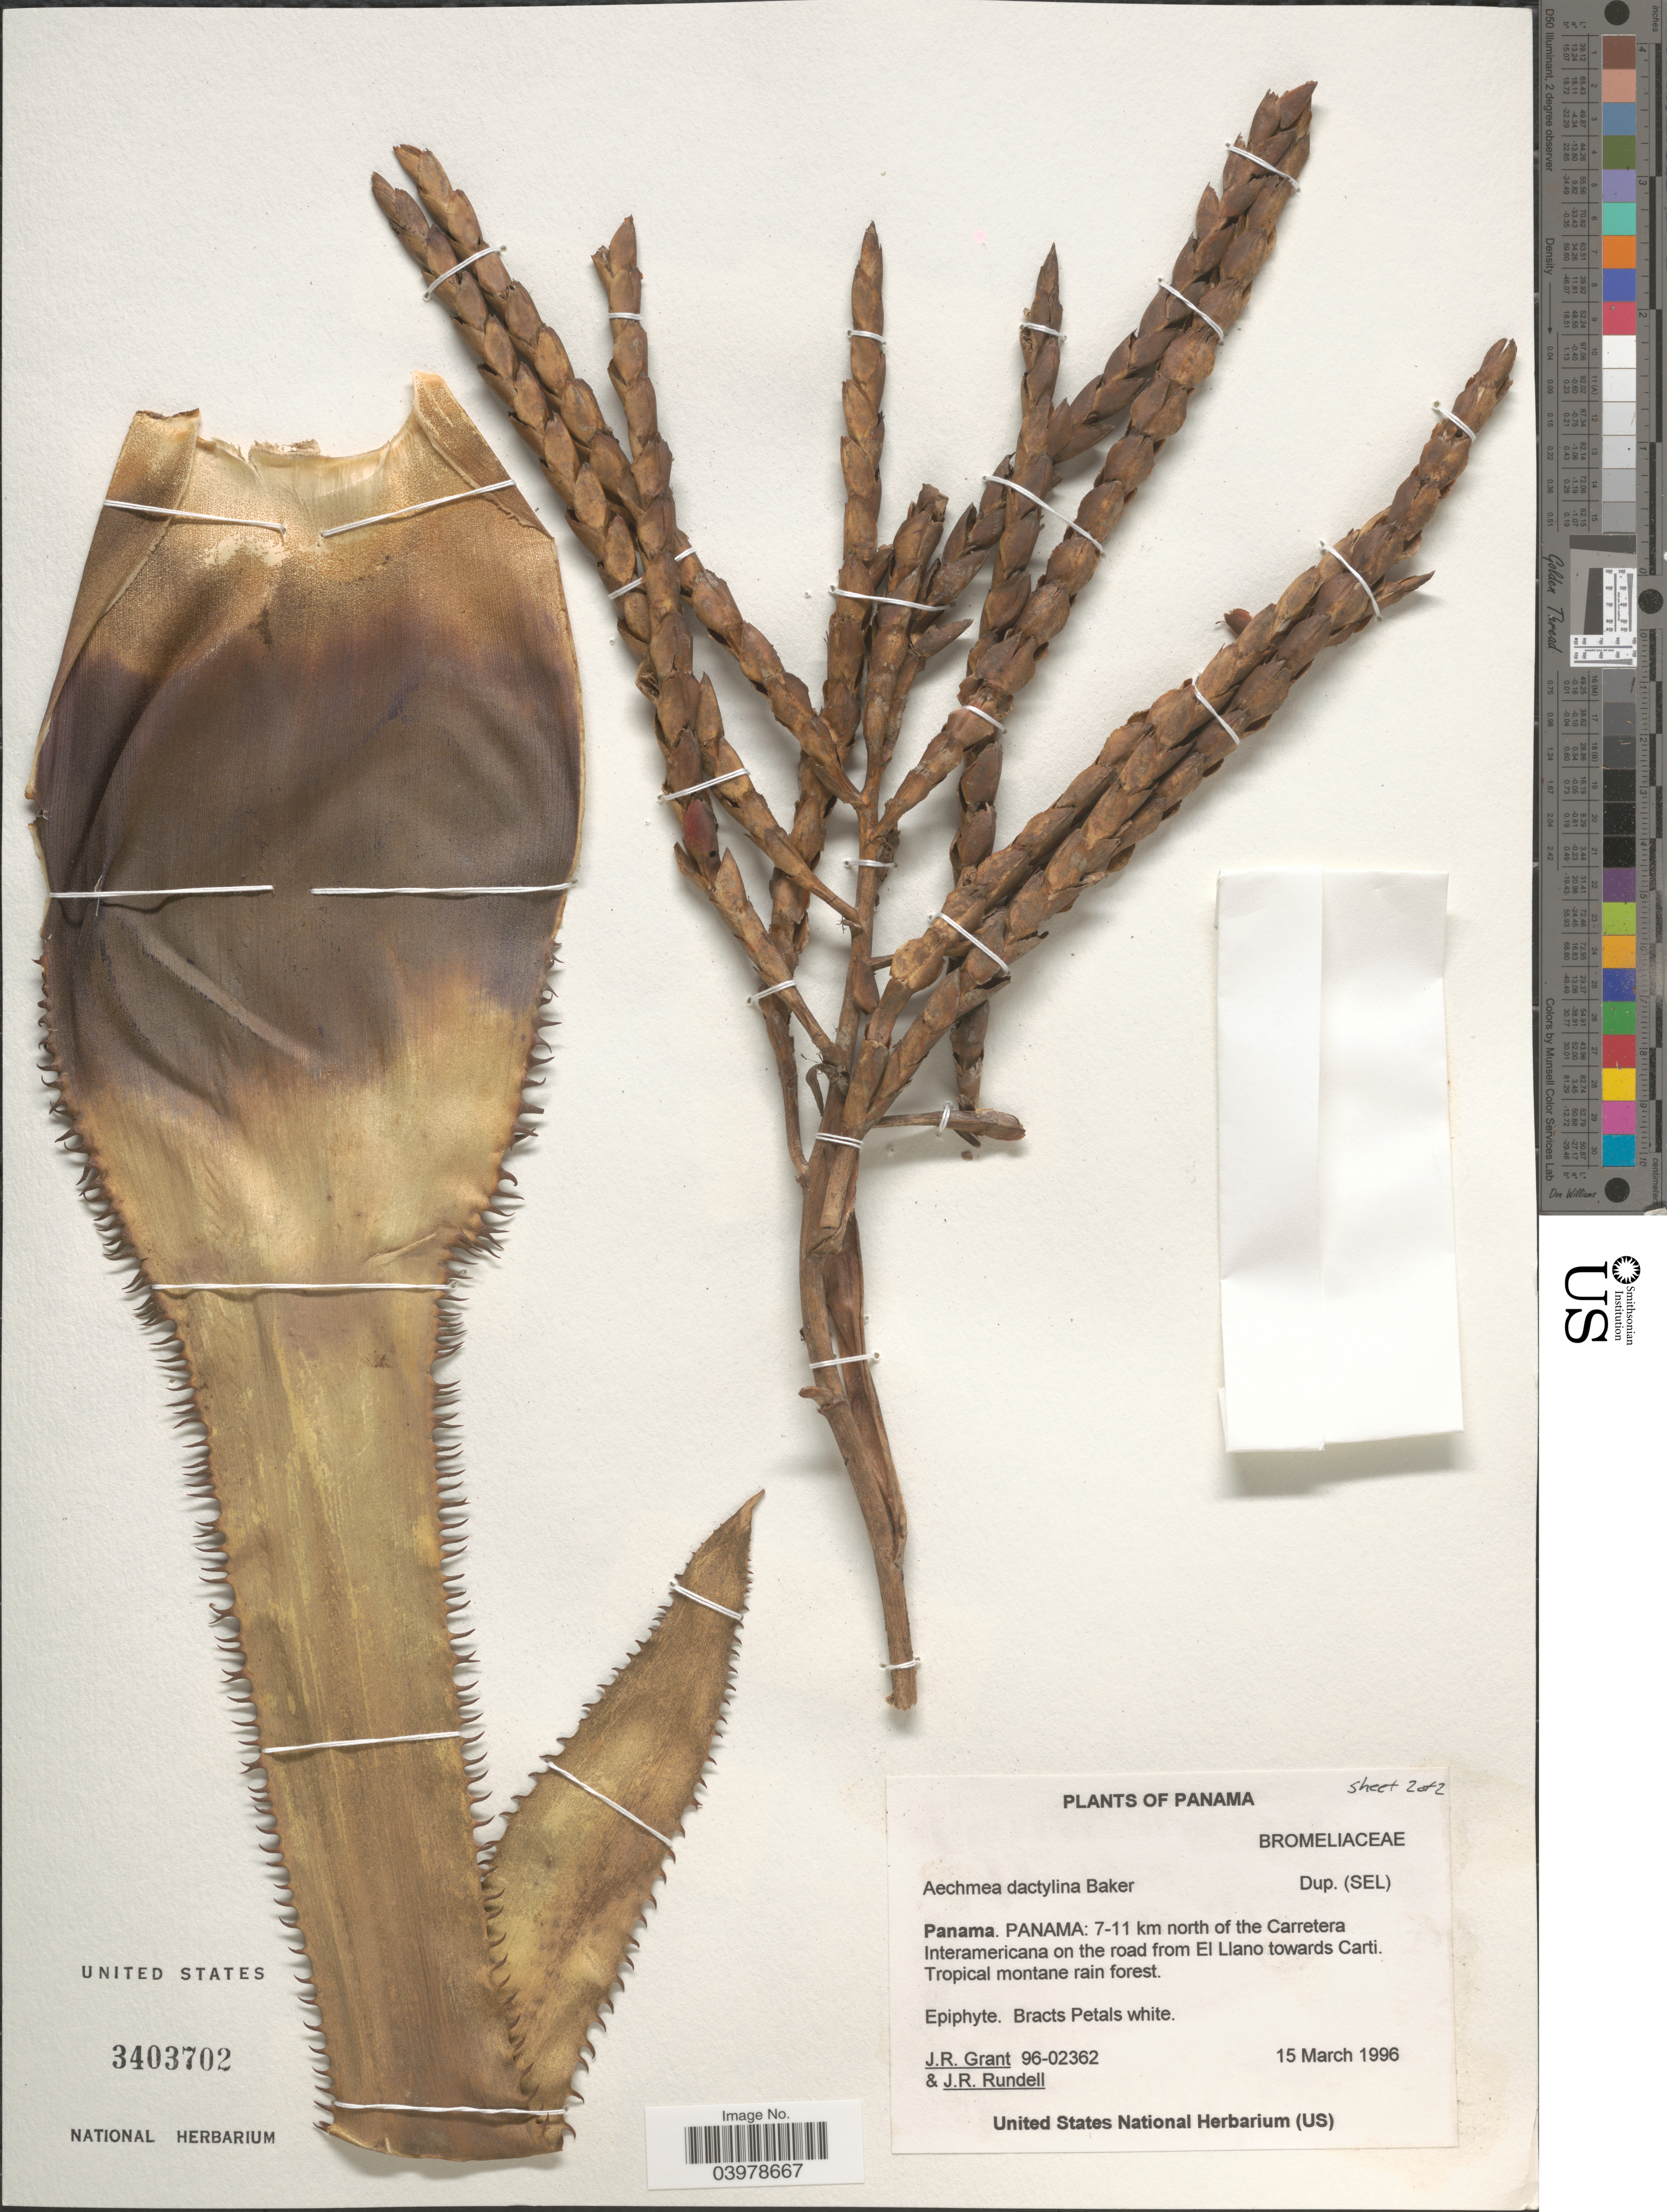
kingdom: Plantae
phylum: Tracheophyta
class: Liliopsida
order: Poales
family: Bromeliaceae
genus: Aechmea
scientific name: Aechmea dactylina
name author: Baker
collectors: J. Grant & J. R. Rundell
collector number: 96-02362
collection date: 1996-03-15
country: Panama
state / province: Panamá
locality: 7-11 km north of the Carretera Interamericana on the road from El Llano towards Carti.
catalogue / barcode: US 3403702